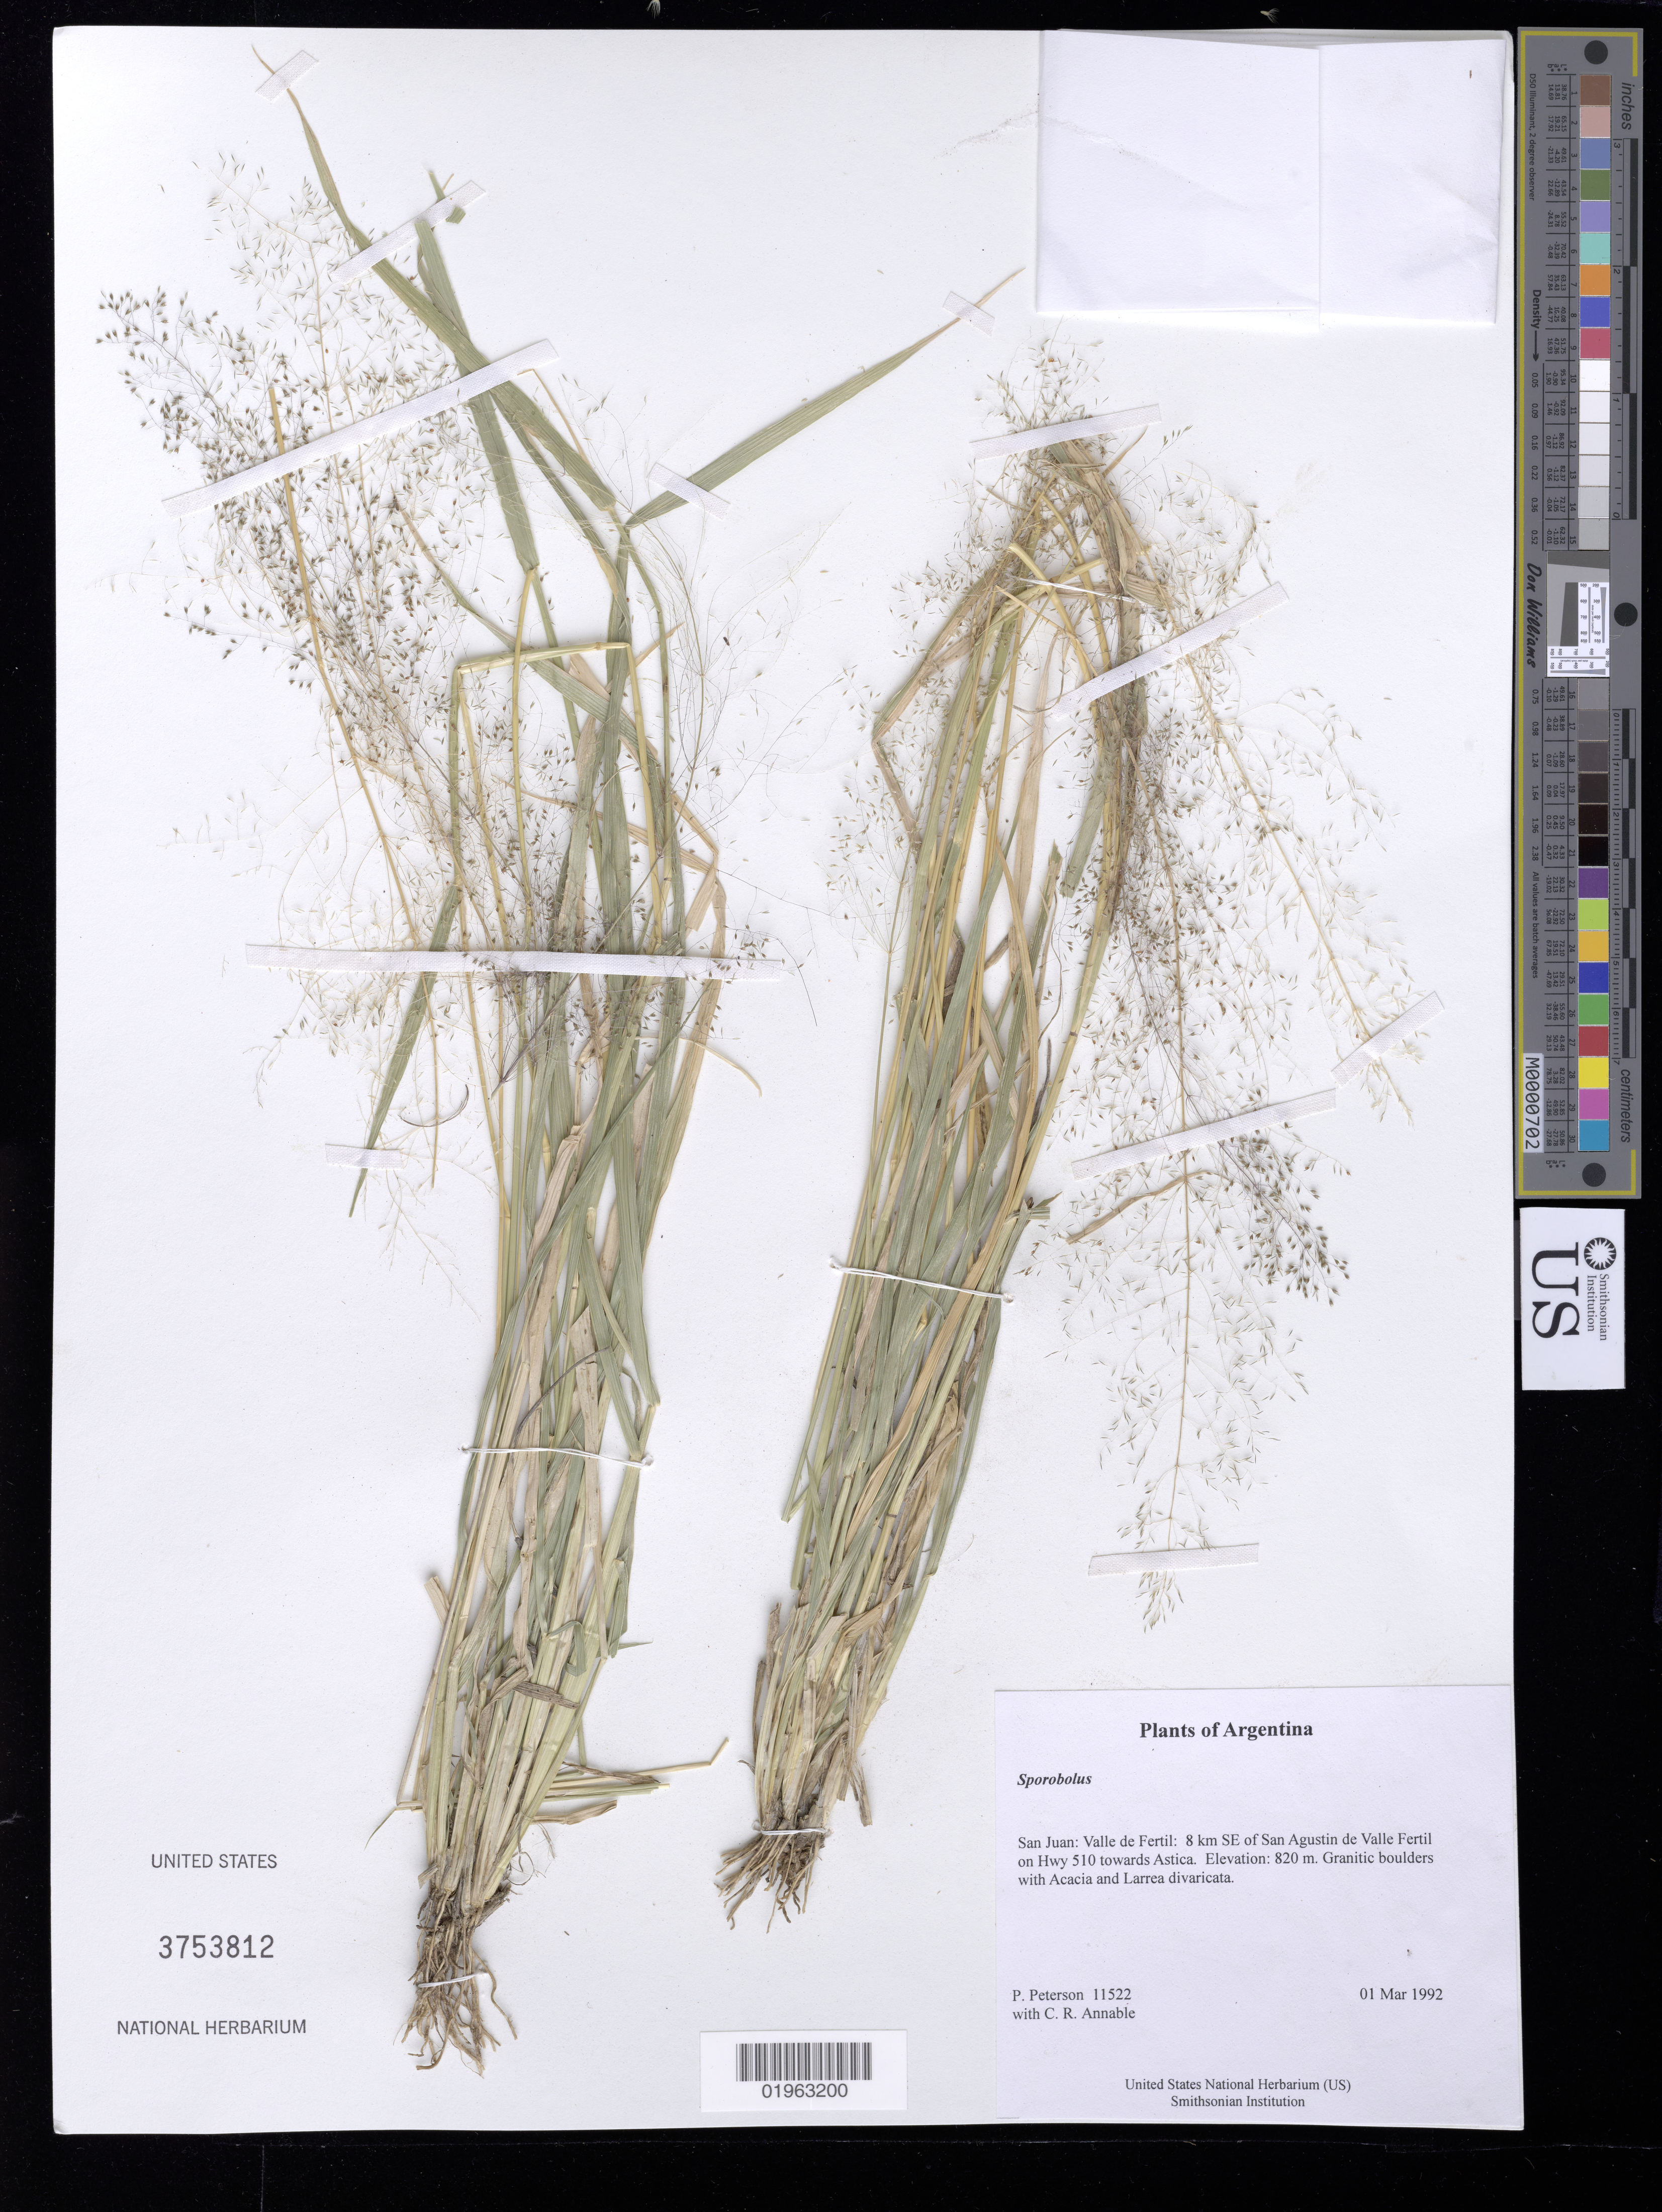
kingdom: Plantae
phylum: Tracheophyta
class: Liliopsida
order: Poales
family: Poaceae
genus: Sporobolus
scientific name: Sporobolus sp.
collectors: P. M. Peterson & C. R. Annable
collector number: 11522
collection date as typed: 01 Mar 1992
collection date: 1992-03-01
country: Argentina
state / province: San Juan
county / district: Valle de Fertil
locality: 8 km SE of San Agustin de Valle Fertil on Hwy 510 towards Astica.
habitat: Granitic boulders with Acacia and Larrea divaricata.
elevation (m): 820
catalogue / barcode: US 3753812